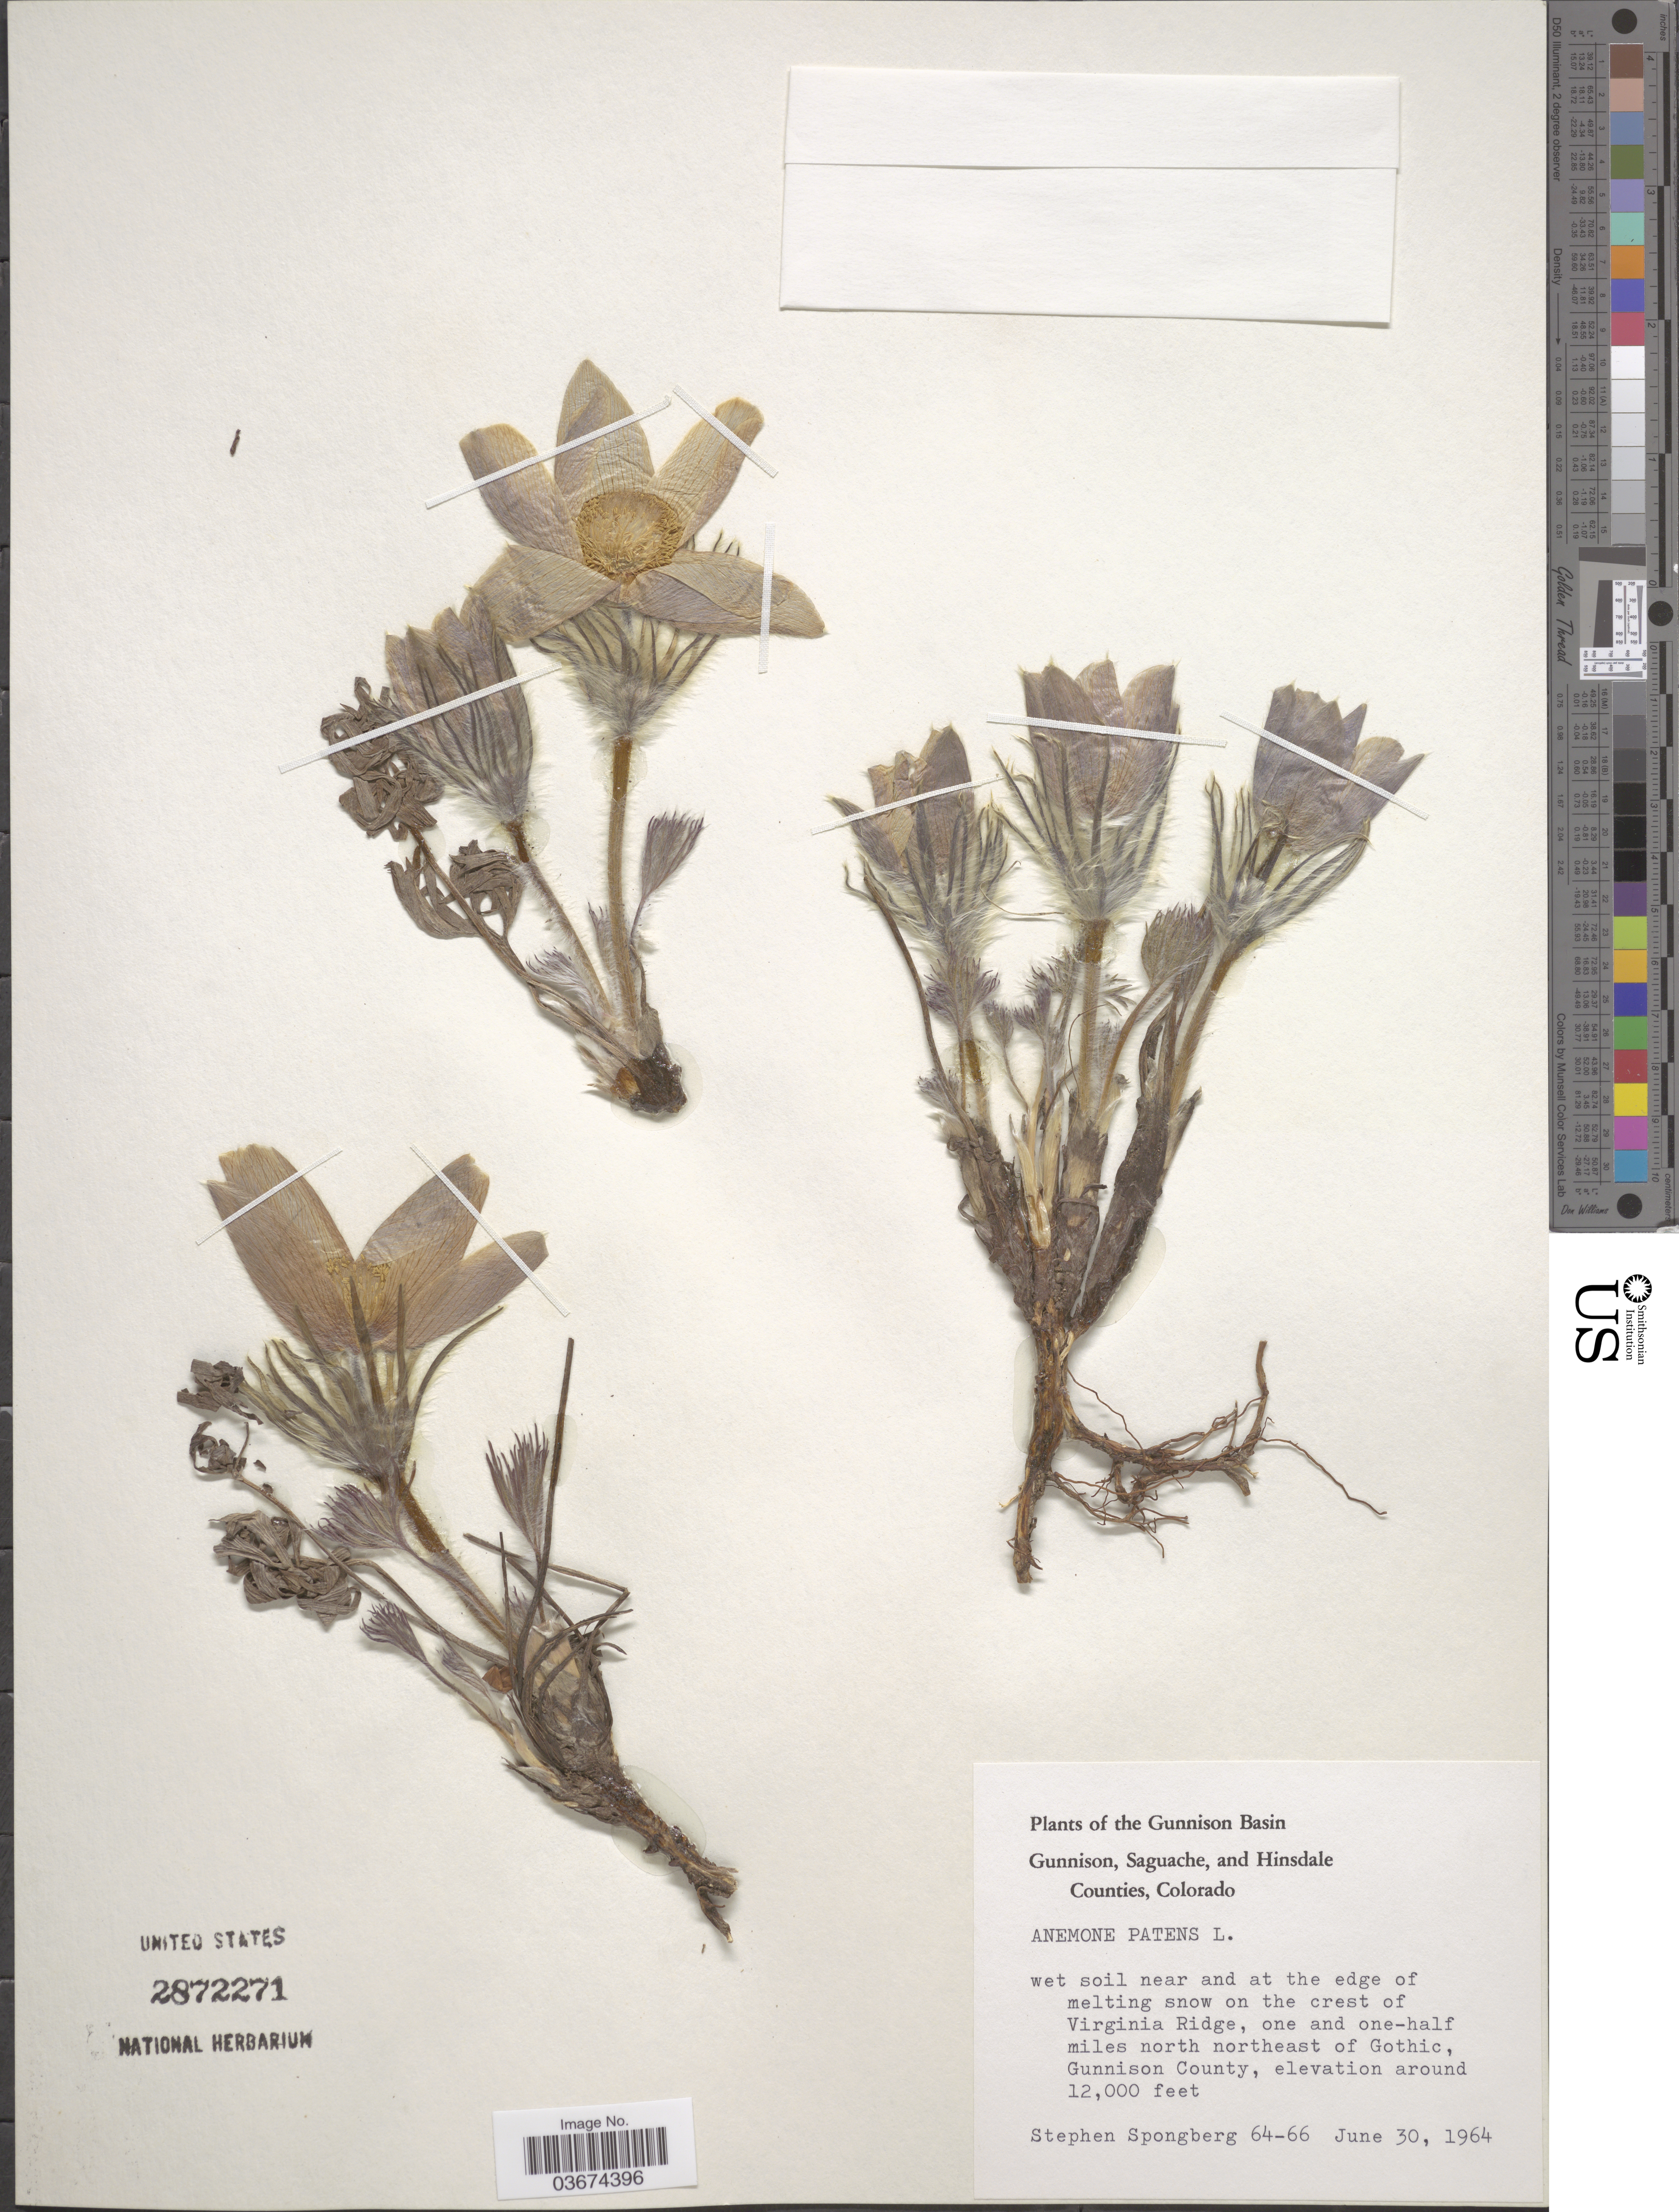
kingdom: Plantae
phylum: Tracheophyta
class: Magnoliopsida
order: Ranunculales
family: Ranunculaceae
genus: Pulsatilla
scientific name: Pulsatilla nuttalliana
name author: (DC.) Bercht. & J. Presl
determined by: Strong, Mark T., (BOT), Smithsonian Institution - National Museum of Natural History (UNITED STATES)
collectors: S. A.Spongberg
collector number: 64-66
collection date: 1964-06-30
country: United States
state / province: Colorado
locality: The Gunnison Basin. On the crest of Virginia Ridge, one and one-half miles north northeast of Gothic, Gunnison County.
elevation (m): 3658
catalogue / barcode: US 2872271